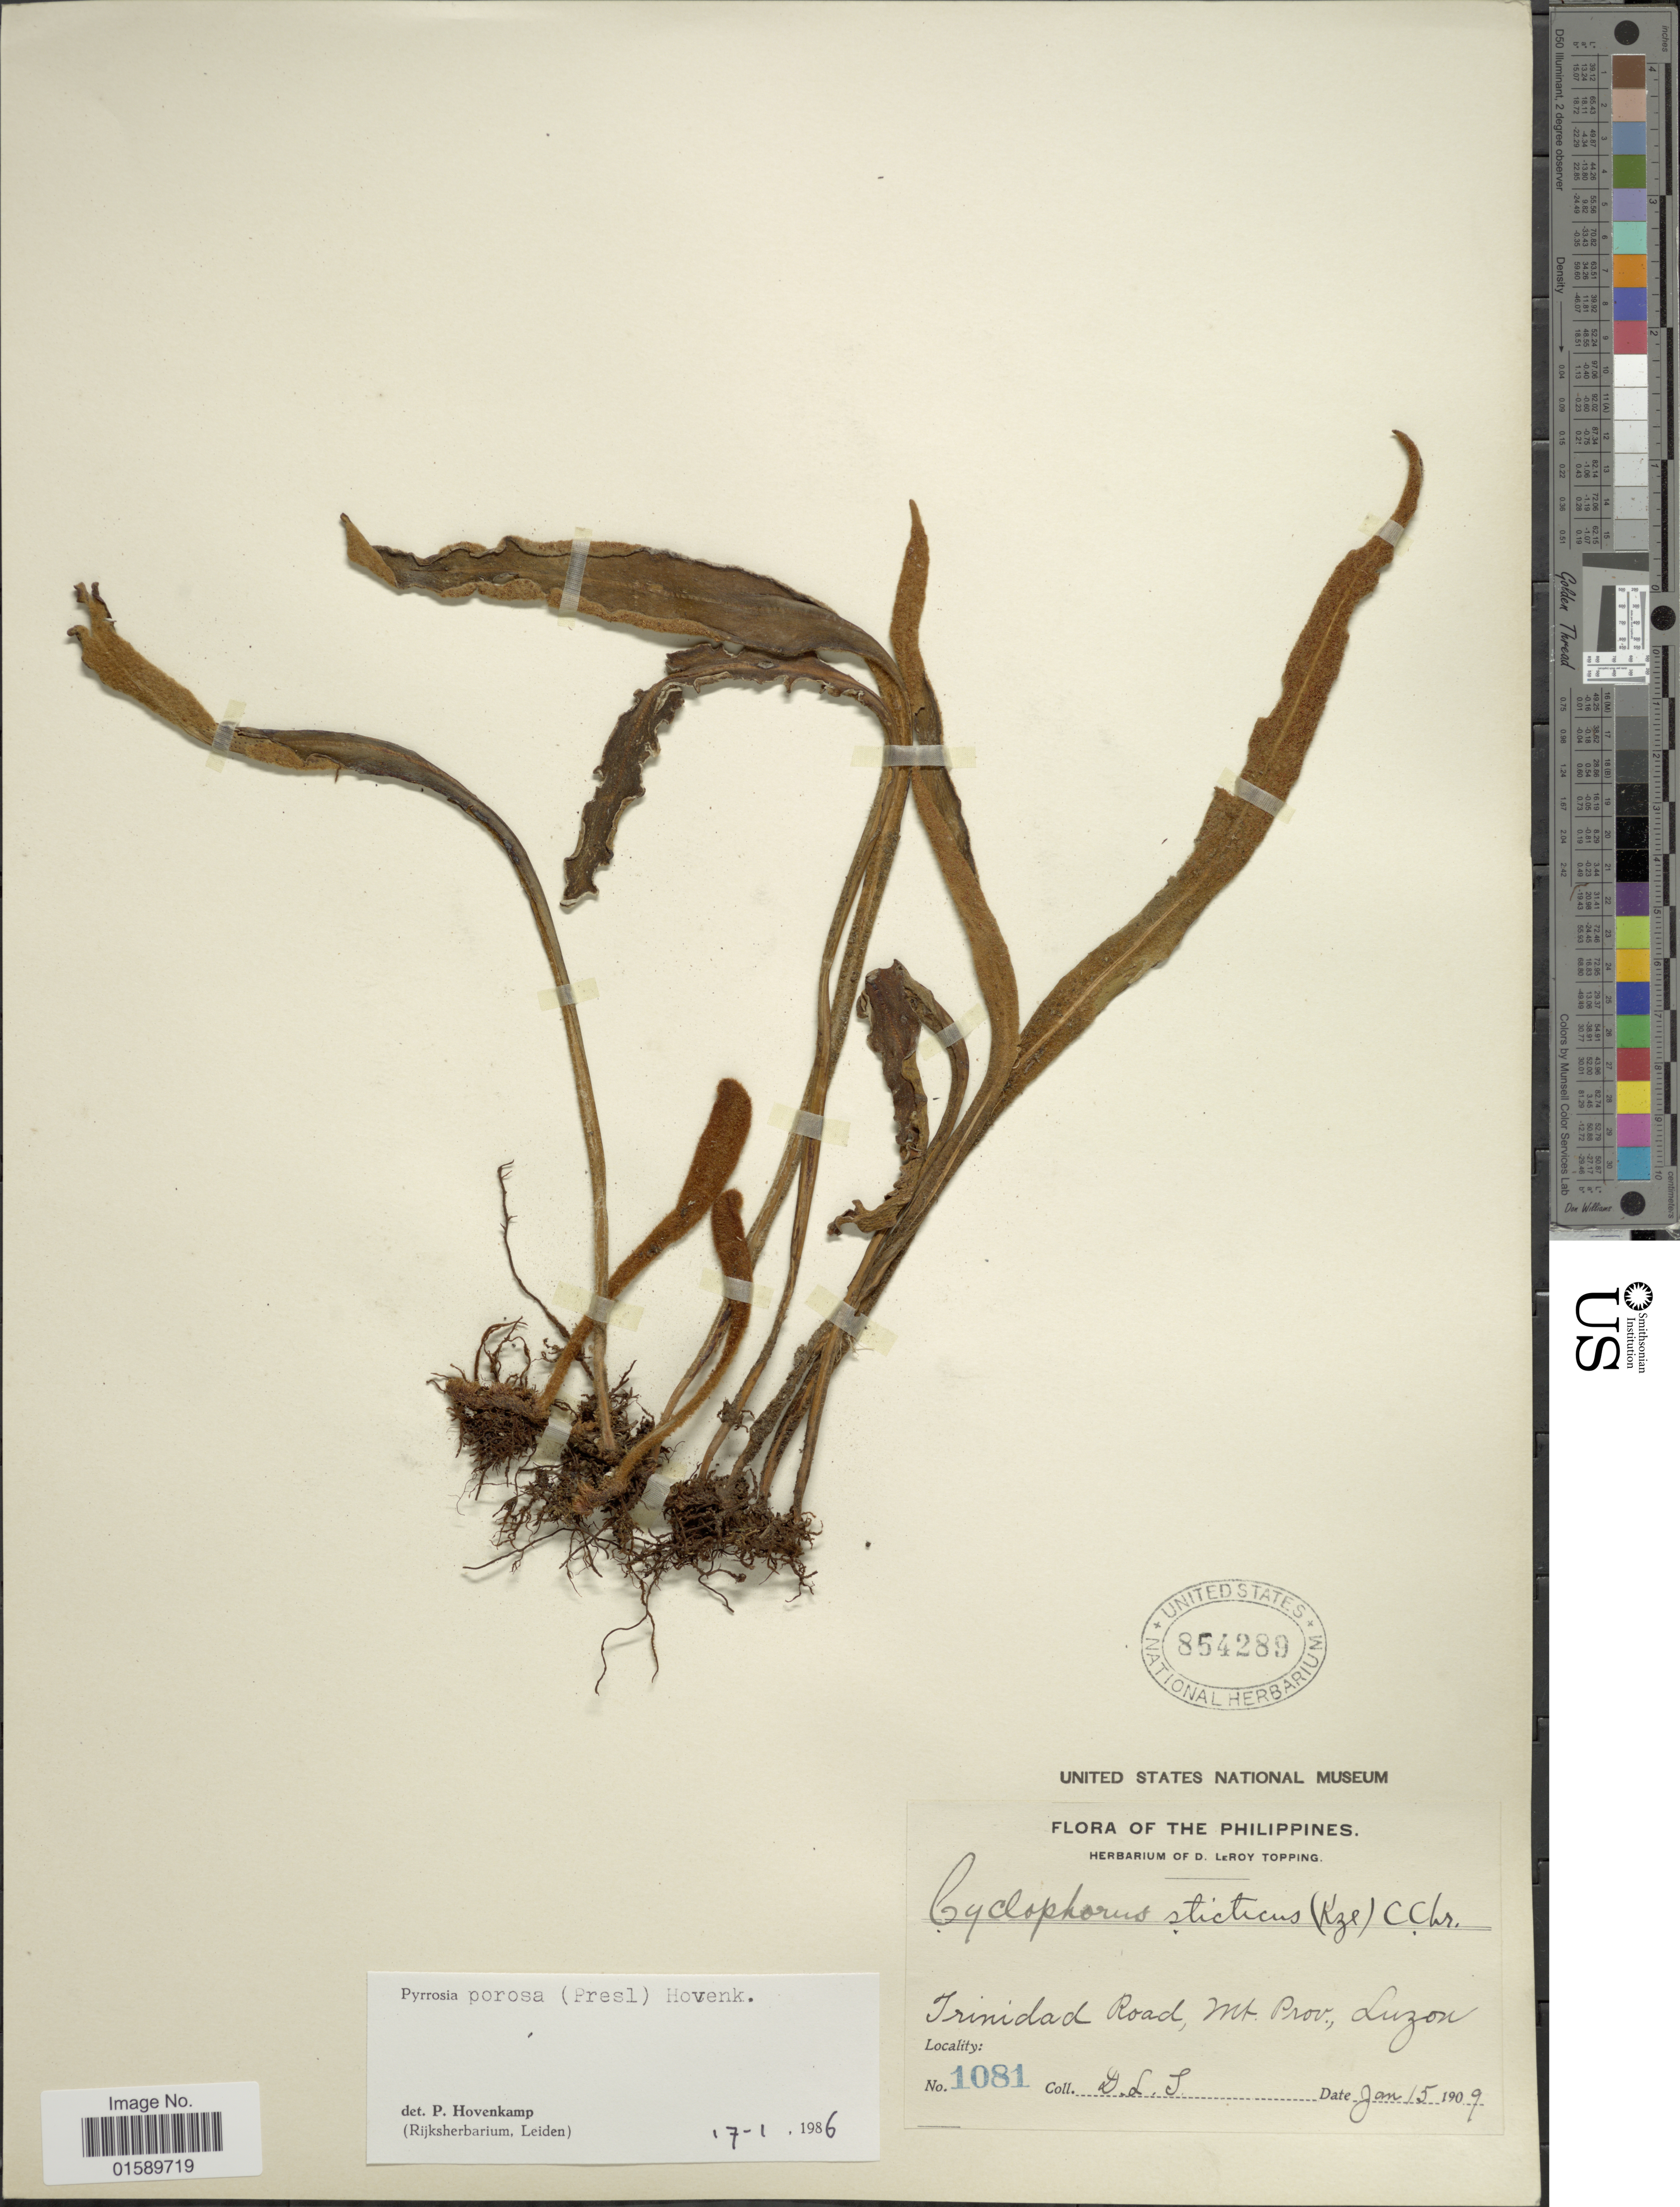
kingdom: Plantae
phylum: Tracheophyta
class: Polypodiopsida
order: Polypodiales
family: Polypodiaceae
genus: Pyrrosia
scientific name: Pyrrosia porosa var. porosa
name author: (C. Presl) Hovenkamp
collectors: D. L. Topping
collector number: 1081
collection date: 1909-01-15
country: Philippines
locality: Trinidad Road, Mt. Prov. Luzon.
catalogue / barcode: US 854289